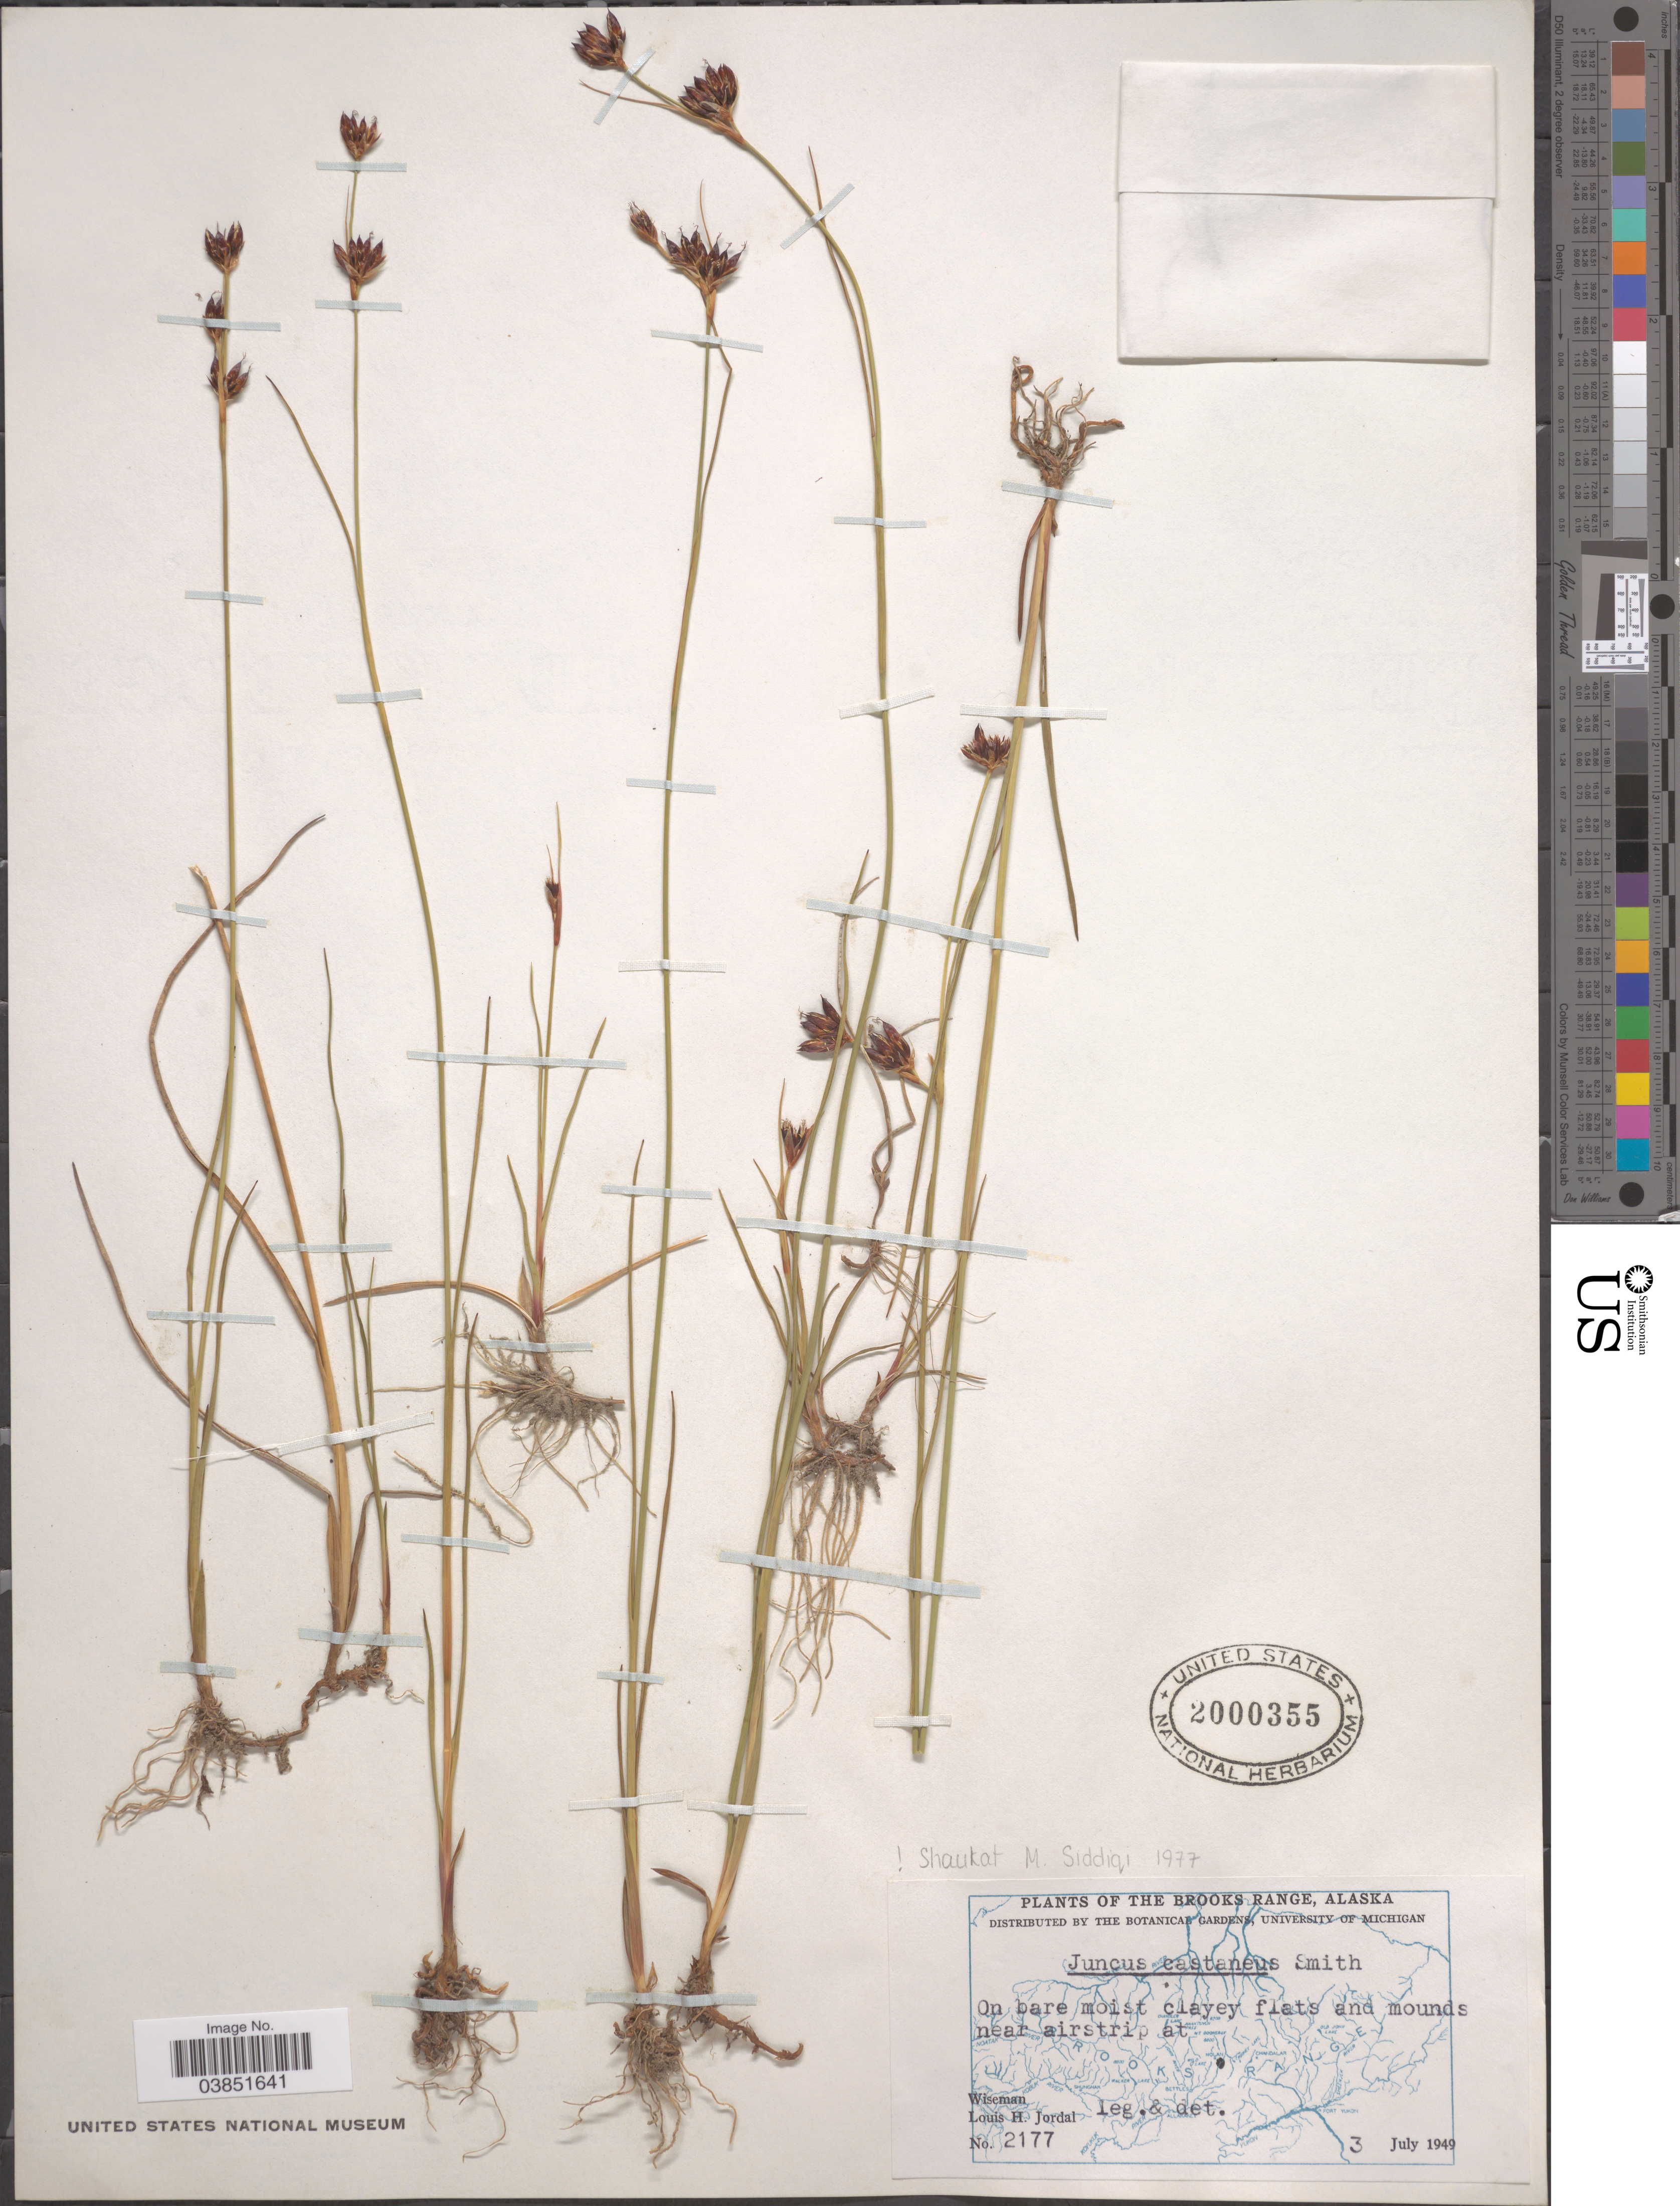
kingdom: Plantae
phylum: Tracheophyta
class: Liliopsida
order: Poales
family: Juncaceae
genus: Juncus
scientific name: Juncus castaneus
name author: Sm.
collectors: L. Jordal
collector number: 2177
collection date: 1949-07-03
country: United States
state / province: Alaska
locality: The Brooks Range. Near airstrip at Wiseman.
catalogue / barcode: US 2000355